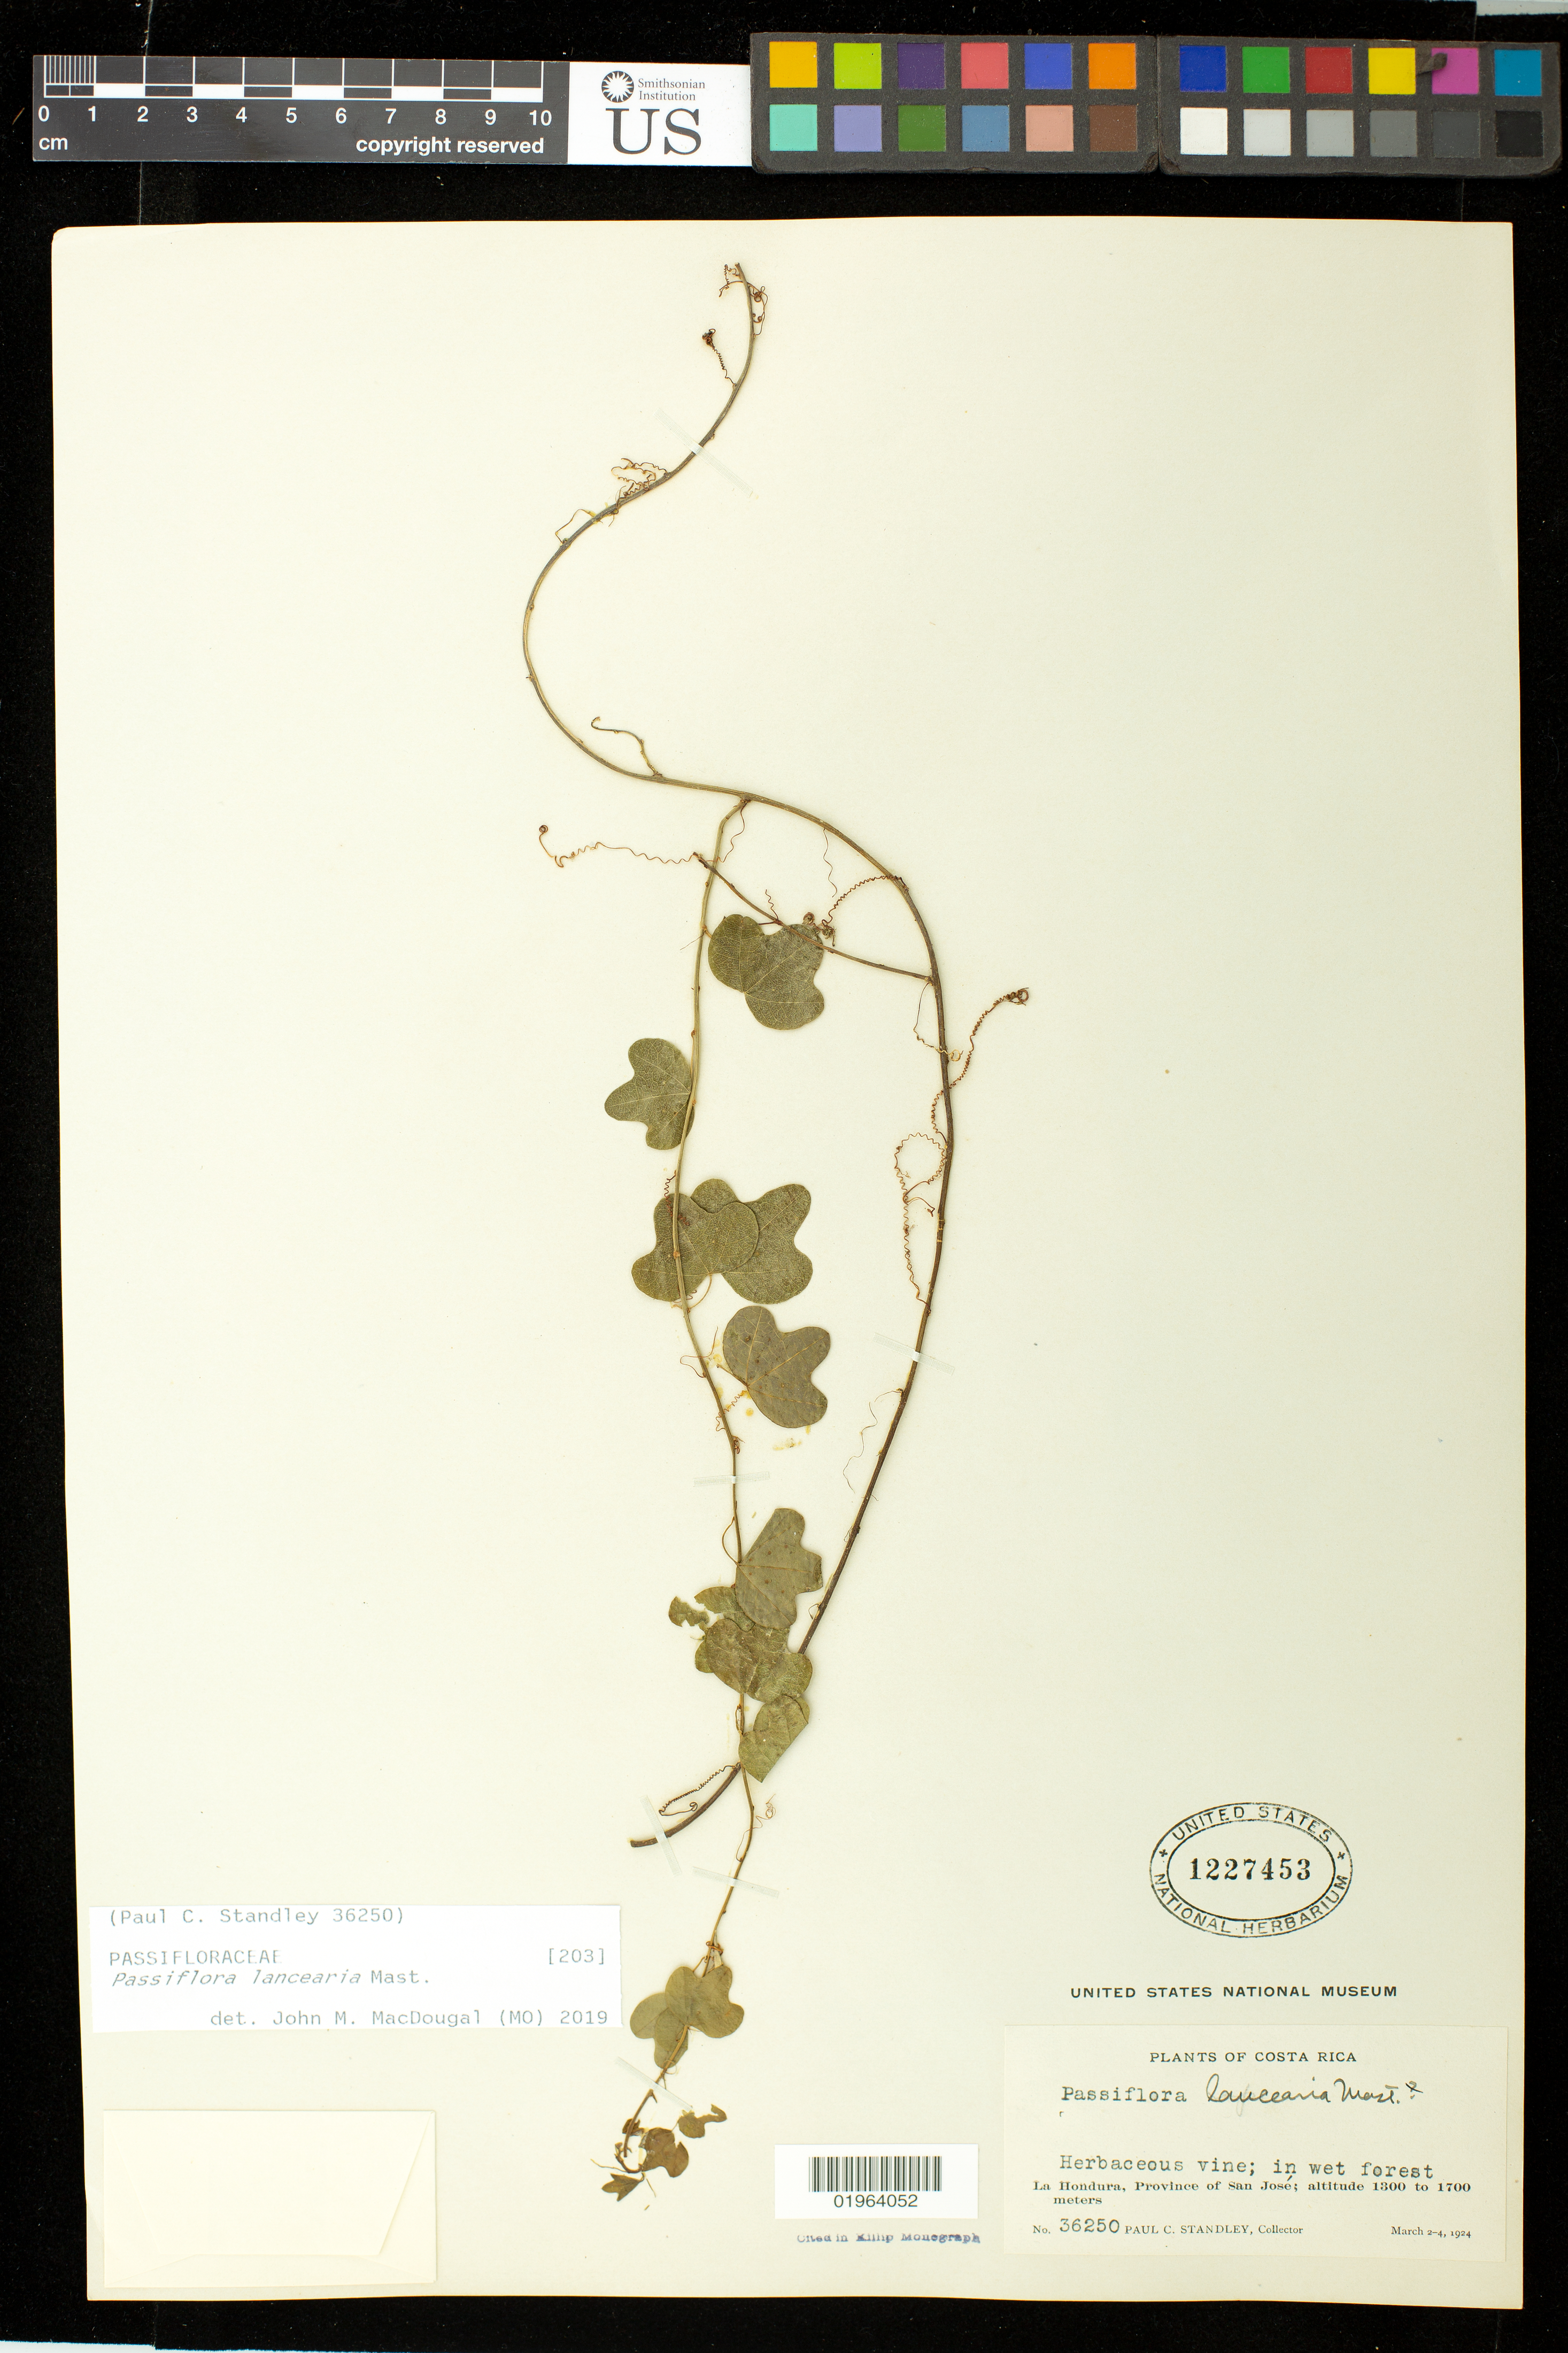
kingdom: Plantae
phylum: Tracheophyta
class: Magnoliopsida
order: Malpighiales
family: Passifloraceae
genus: Passiflora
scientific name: Passiflora lancearia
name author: Mast.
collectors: P. C. Standley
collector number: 36250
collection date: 1924-03-02/1924-03-04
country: Costa Rica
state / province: San José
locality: La Hondura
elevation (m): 1300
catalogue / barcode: US 1227453